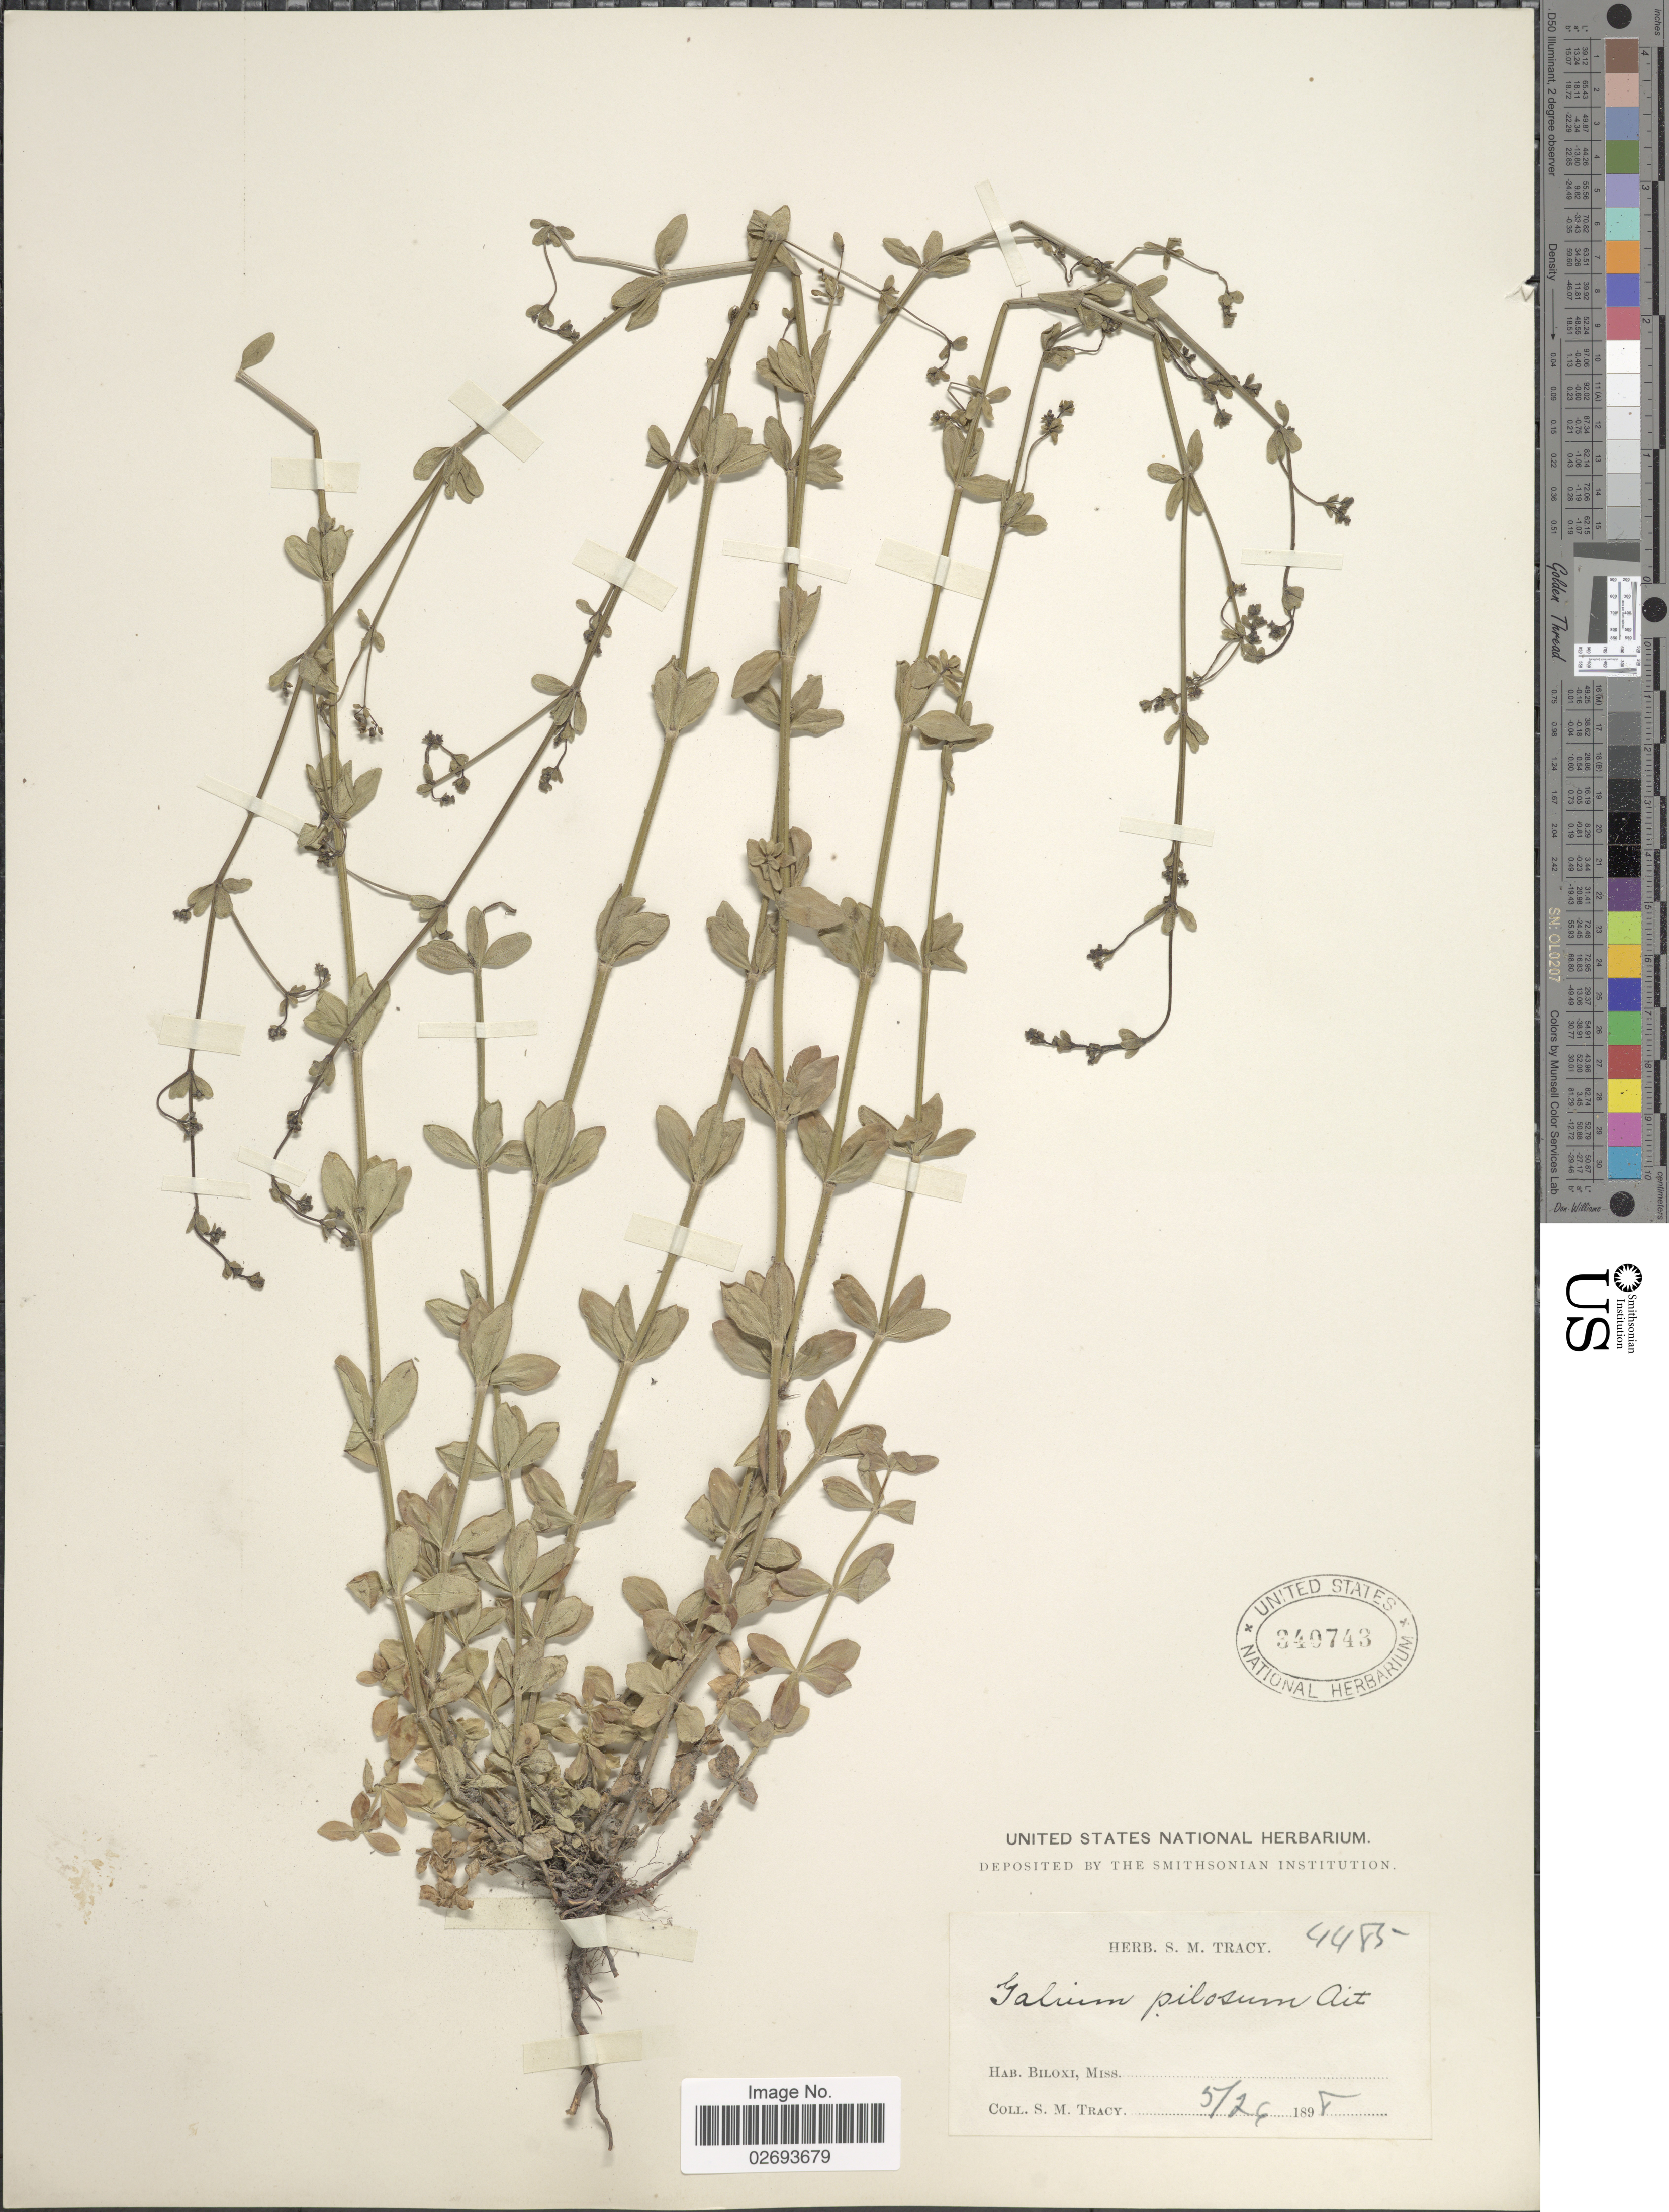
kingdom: Plantae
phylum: Tracheophyta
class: Magnoliopsida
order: Gentianales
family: Rubiaceae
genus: Galium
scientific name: Galium pilosum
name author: Aiton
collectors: S. M. Tracy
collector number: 4485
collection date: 1898-05-26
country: United States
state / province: Mississippi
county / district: Harrison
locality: Biloxi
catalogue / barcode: US 340743